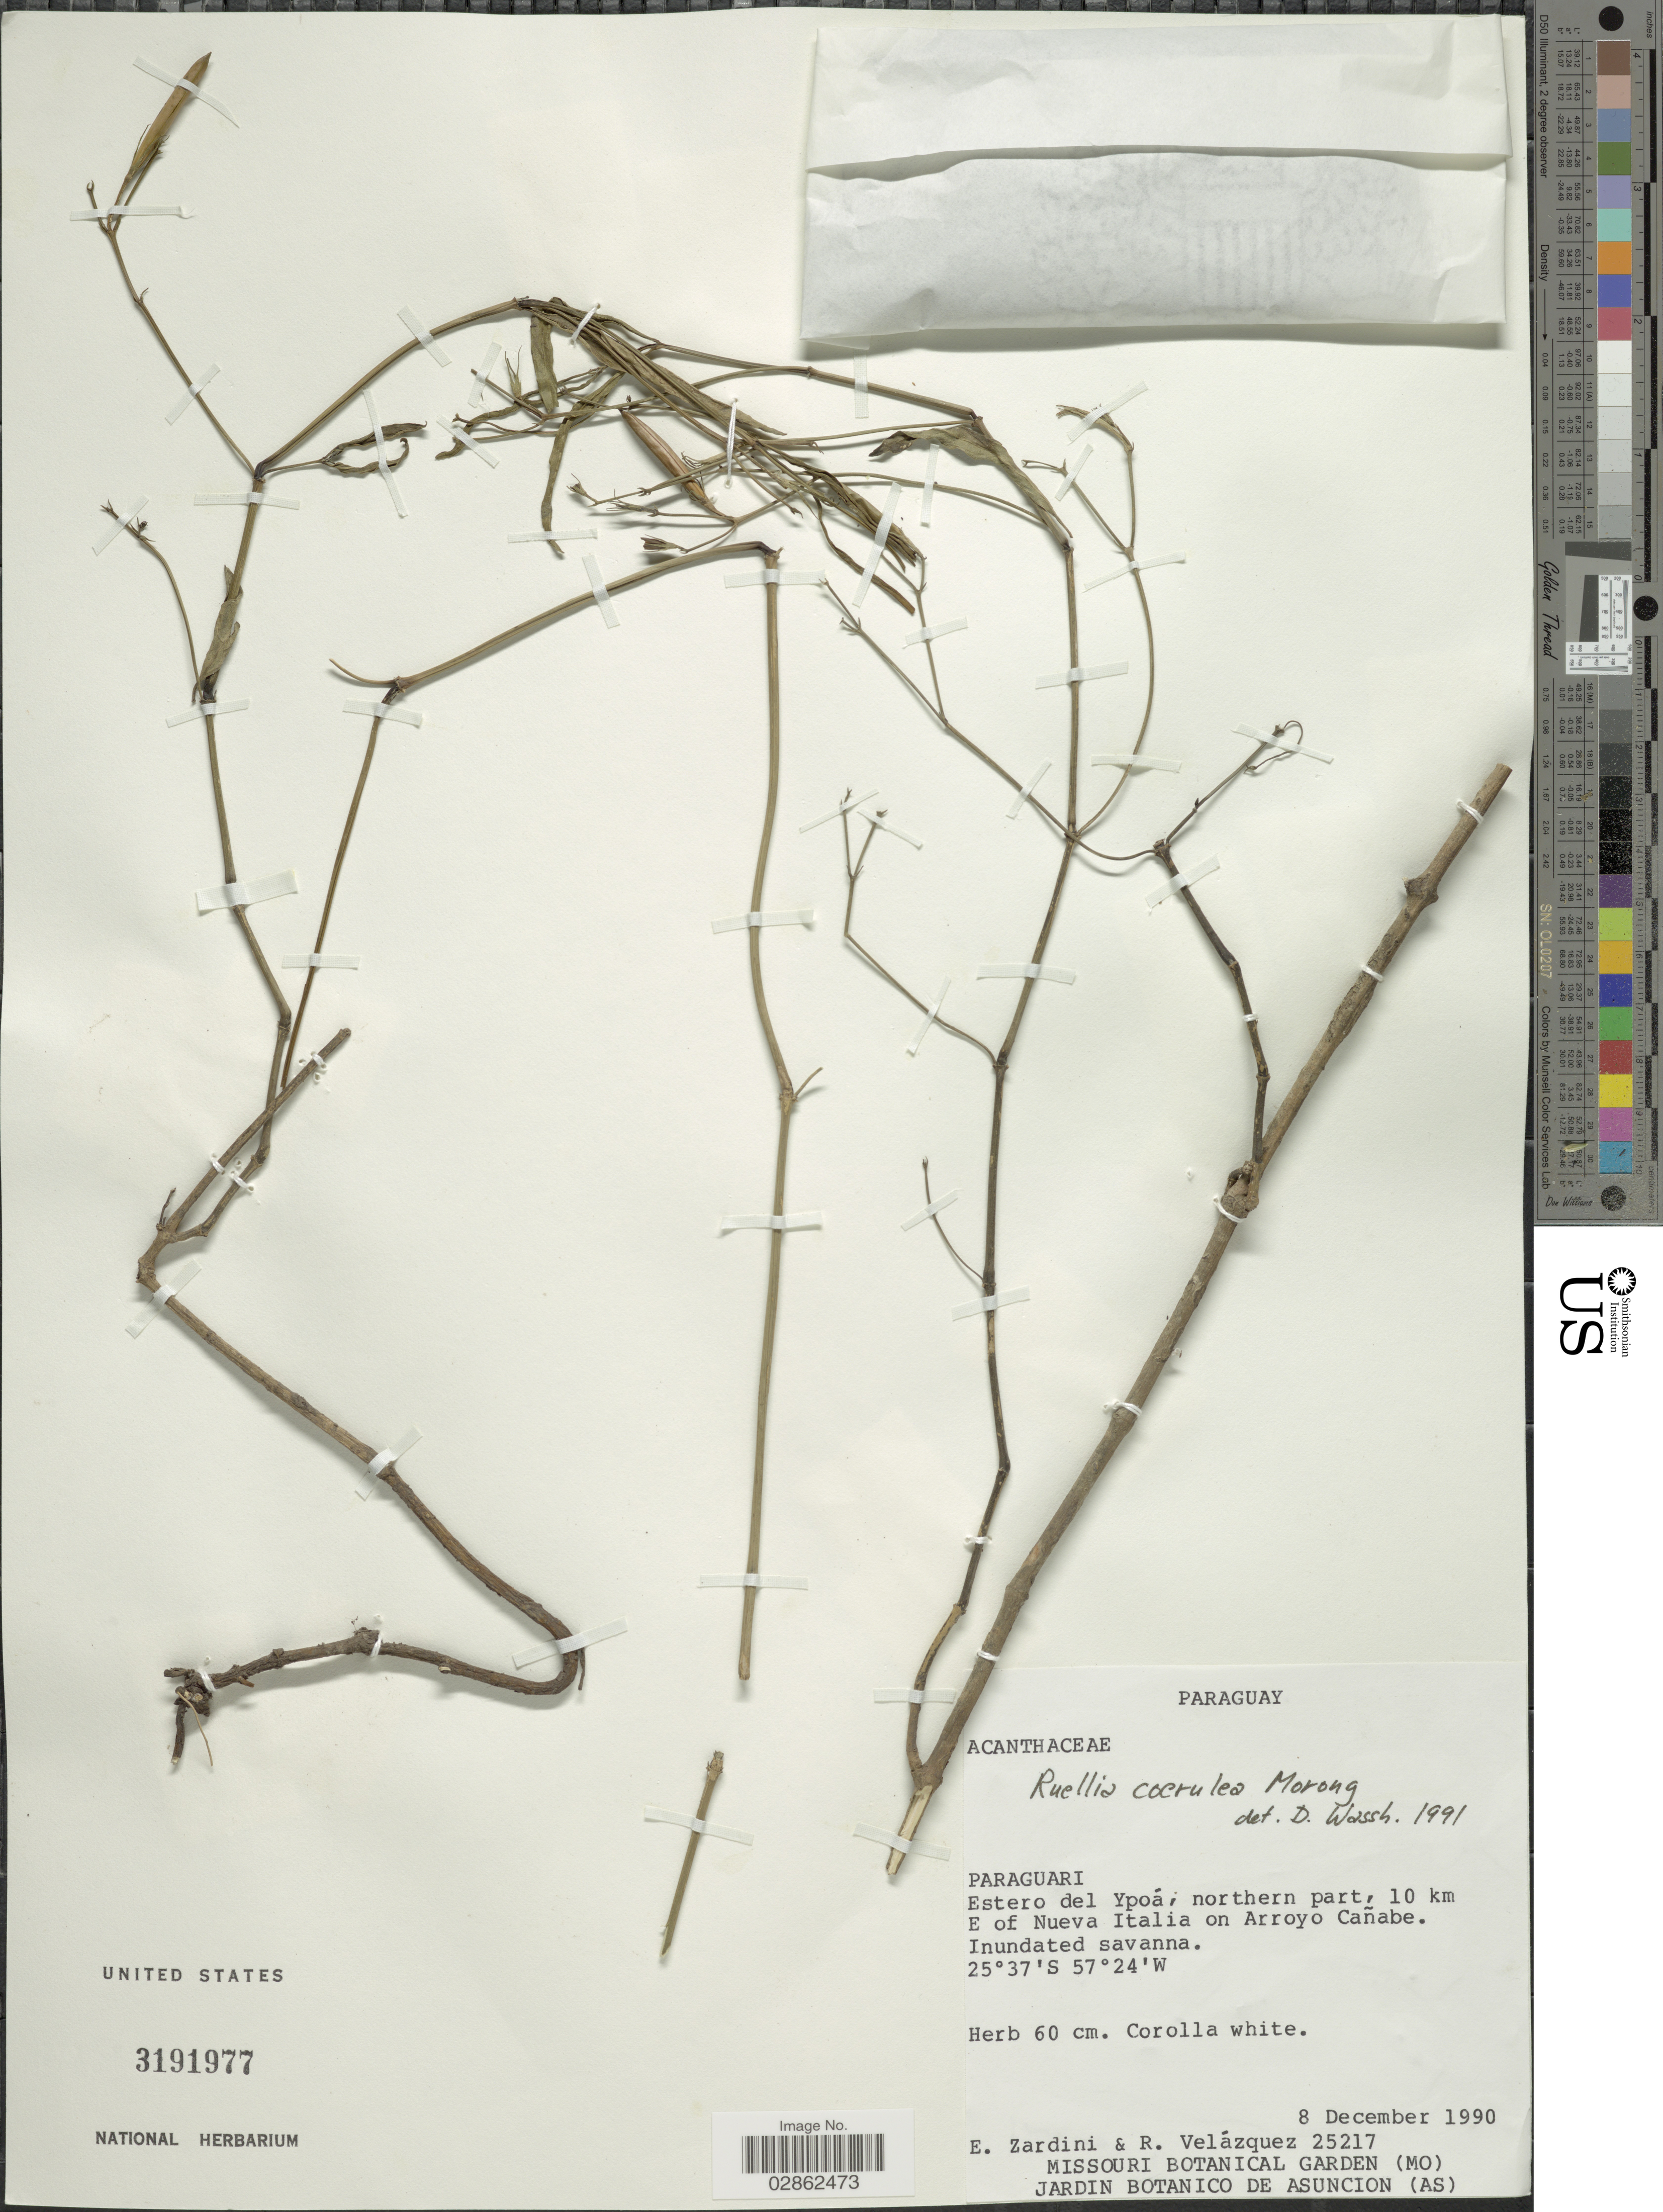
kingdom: Plantae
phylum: Tracheophyta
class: Magnoliopsida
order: Lamiales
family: Acanthaceae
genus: Ruellia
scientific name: Ruellia tweediana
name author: Griseb.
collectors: E. M. Zardini & R. Velázquez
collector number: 25217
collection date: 1990-12-08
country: Paraguay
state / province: Paraguari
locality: Estero del Ypoá; northern part, 10 km E of Nueva Italia on Arroyo Cañabe.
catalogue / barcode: US 3191977